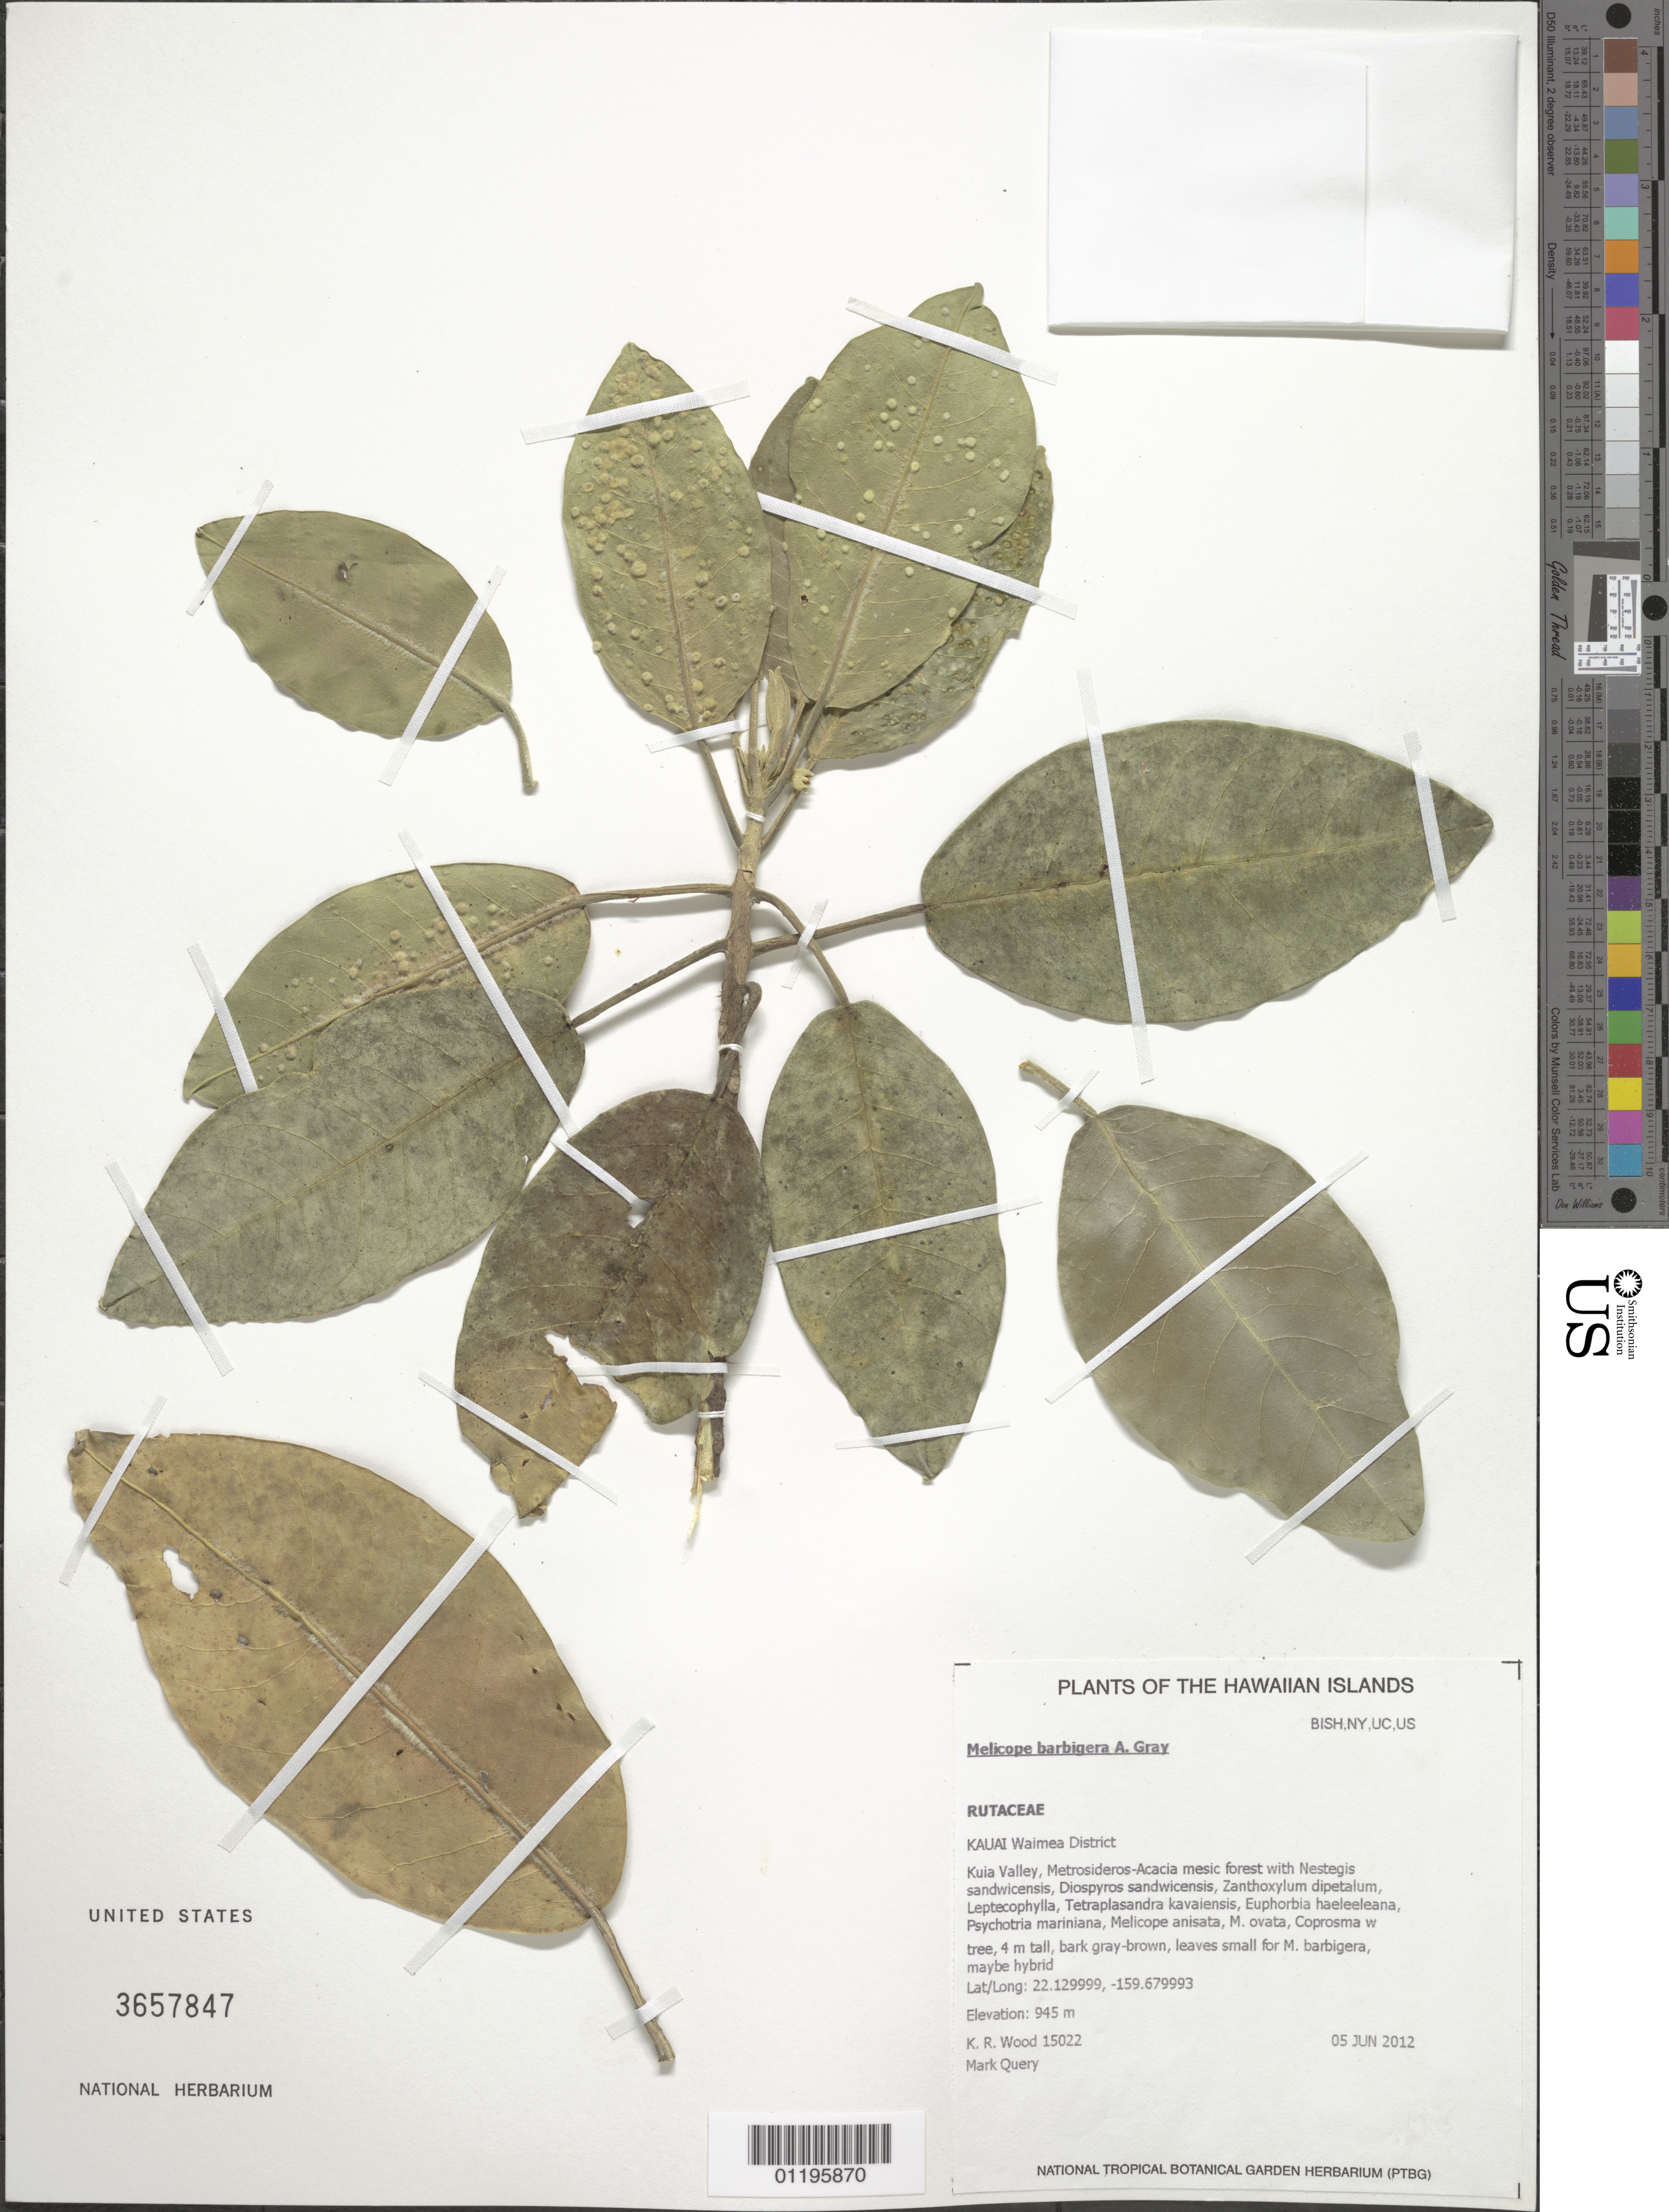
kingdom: Plantae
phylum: Tracheophyta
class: Magnoliopsida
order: Sapindales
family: Rutaceae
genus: Melicope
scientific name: Melicope barbigera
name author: A. Gray in Wilkes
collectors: K. R. Wood & M. Query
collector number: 15022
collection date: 2012-06-05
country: United States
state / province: Hawaii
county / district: Kauai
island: Kaua'i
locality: Waimea District, Kuia Valley.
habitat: Mesic forest.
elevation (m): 945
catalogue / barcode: US 3657847